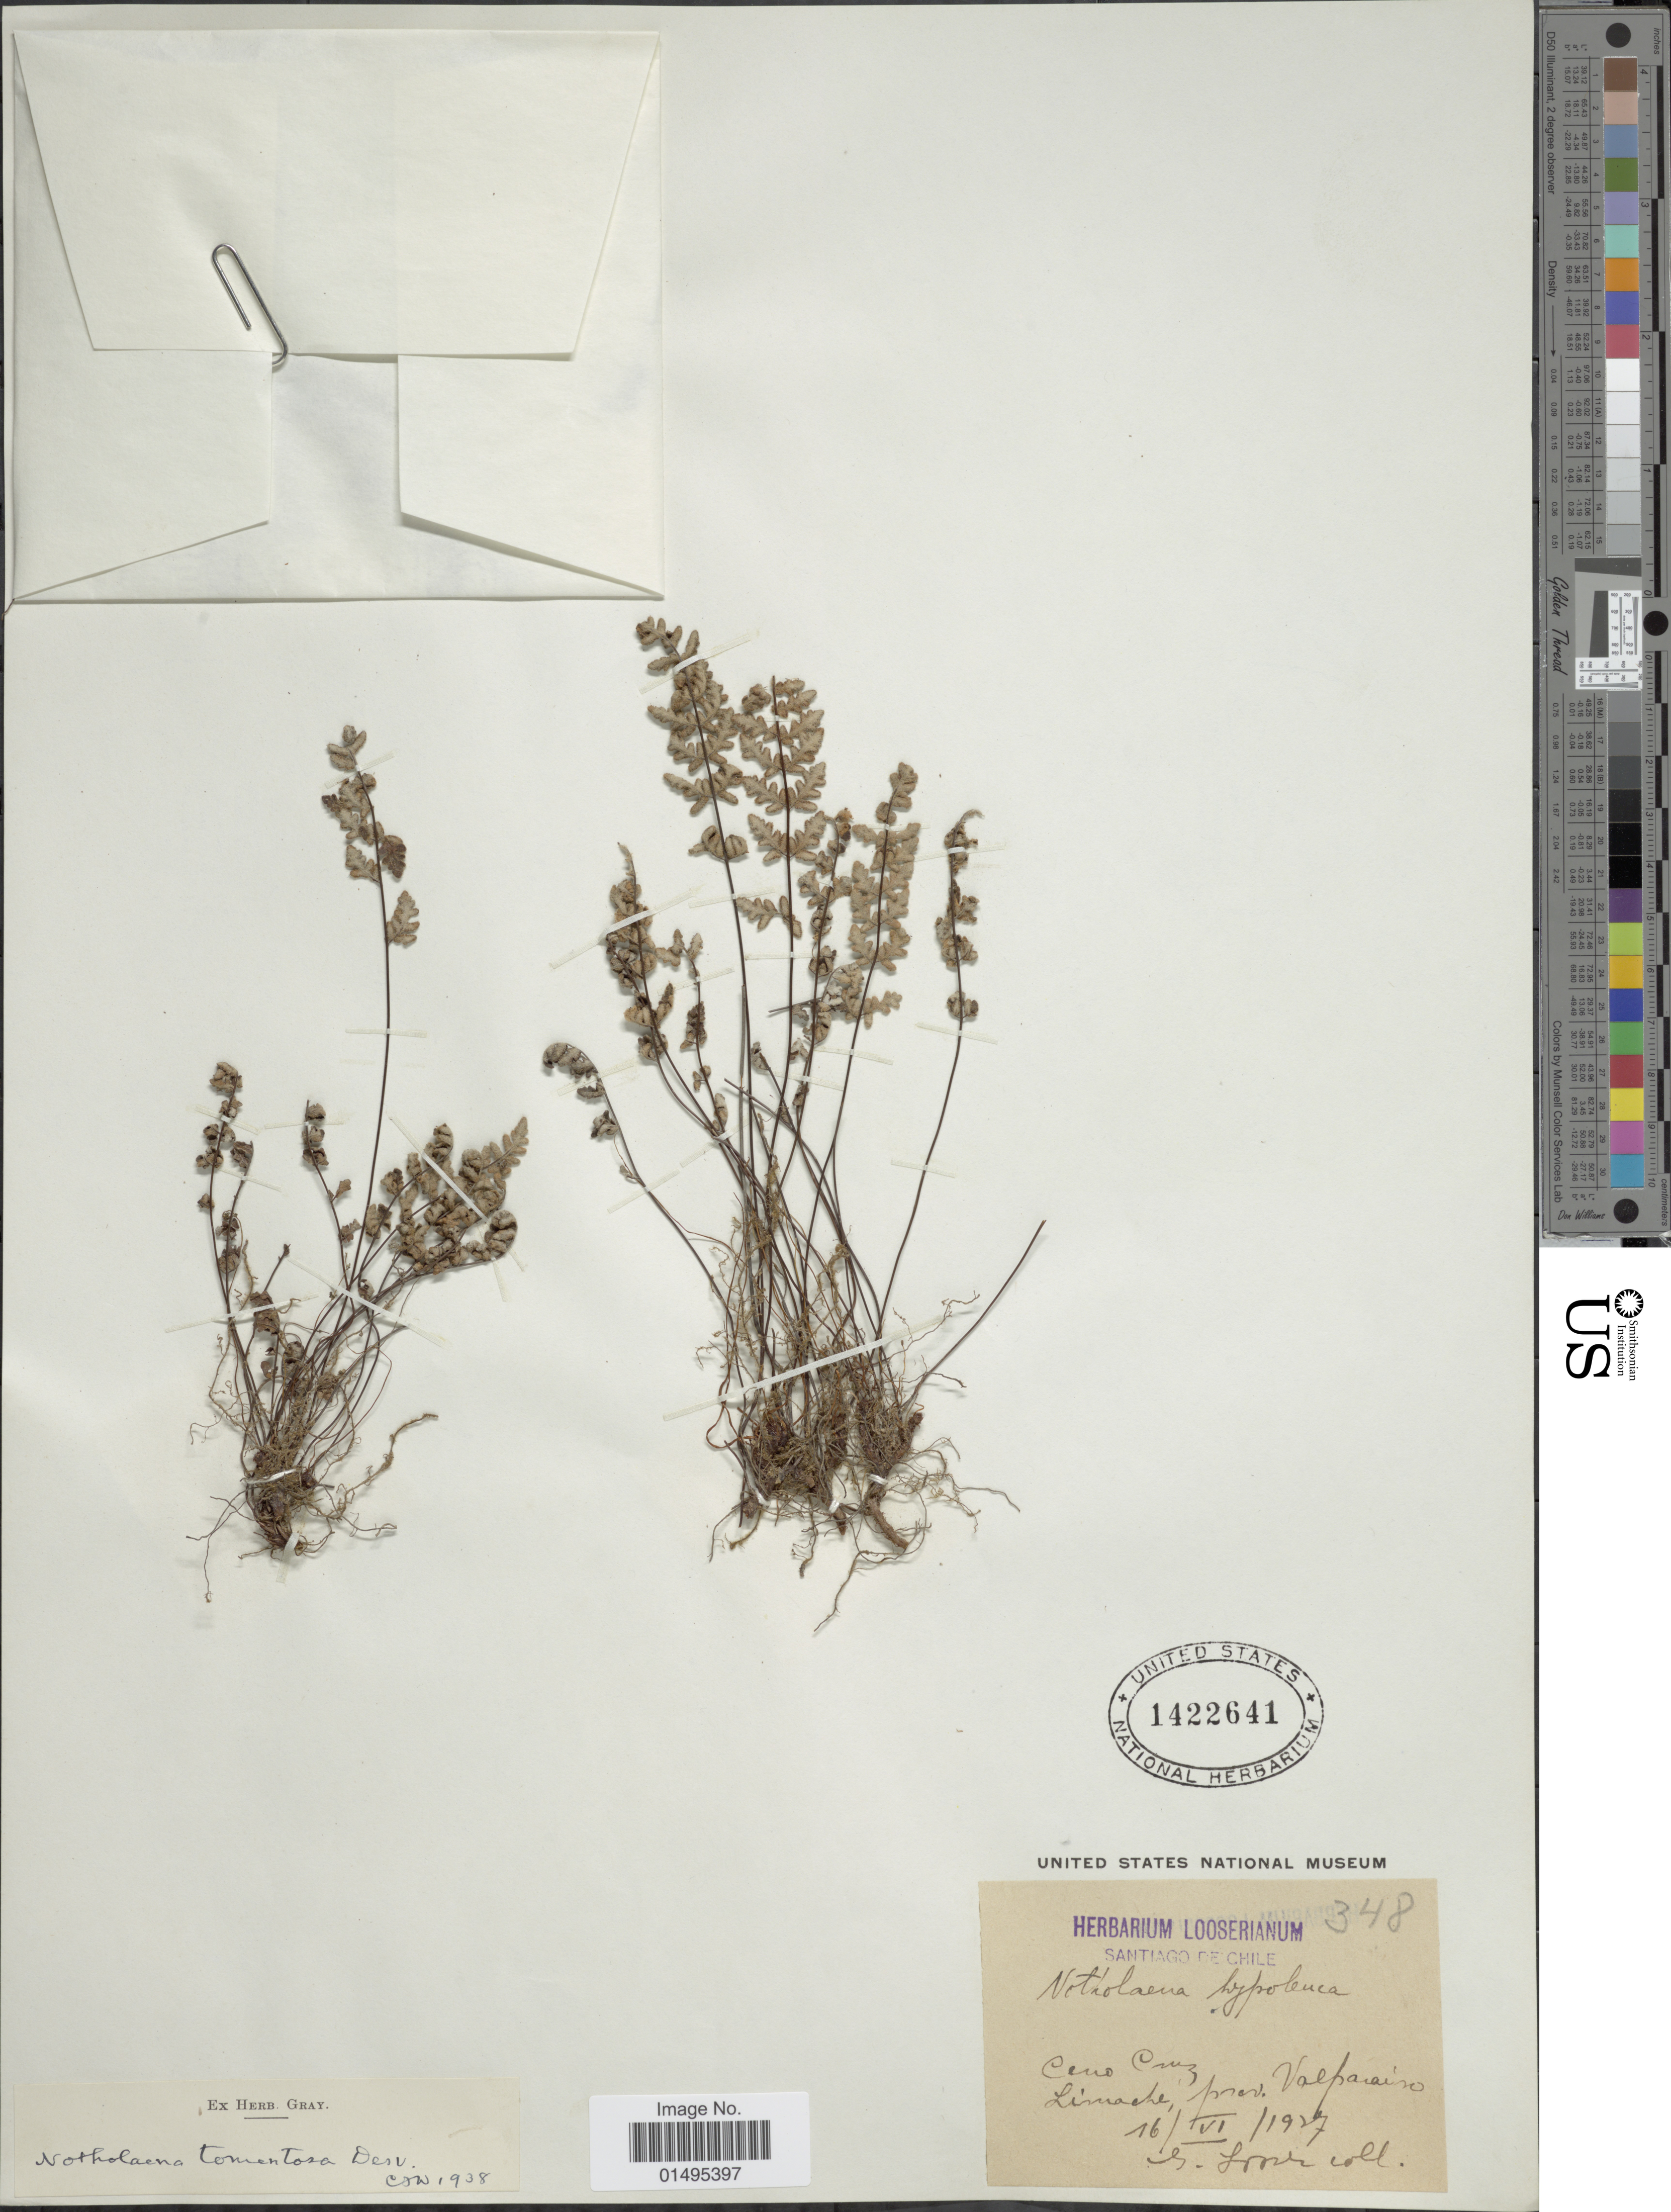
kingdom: Plantae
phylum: Tracheophyta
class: Polypodiopsida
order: Polypodiales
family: Pteridaceae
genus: Myriopteris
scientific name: Myriopteris tomentosa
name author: (Link) Fée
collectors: G. Looser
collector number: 348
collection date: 1927-06-16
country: Chile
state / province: Valparaíso (V)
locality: Cerro Cruz, Limache, Prov. Valparaiso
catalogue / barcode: US 1422641